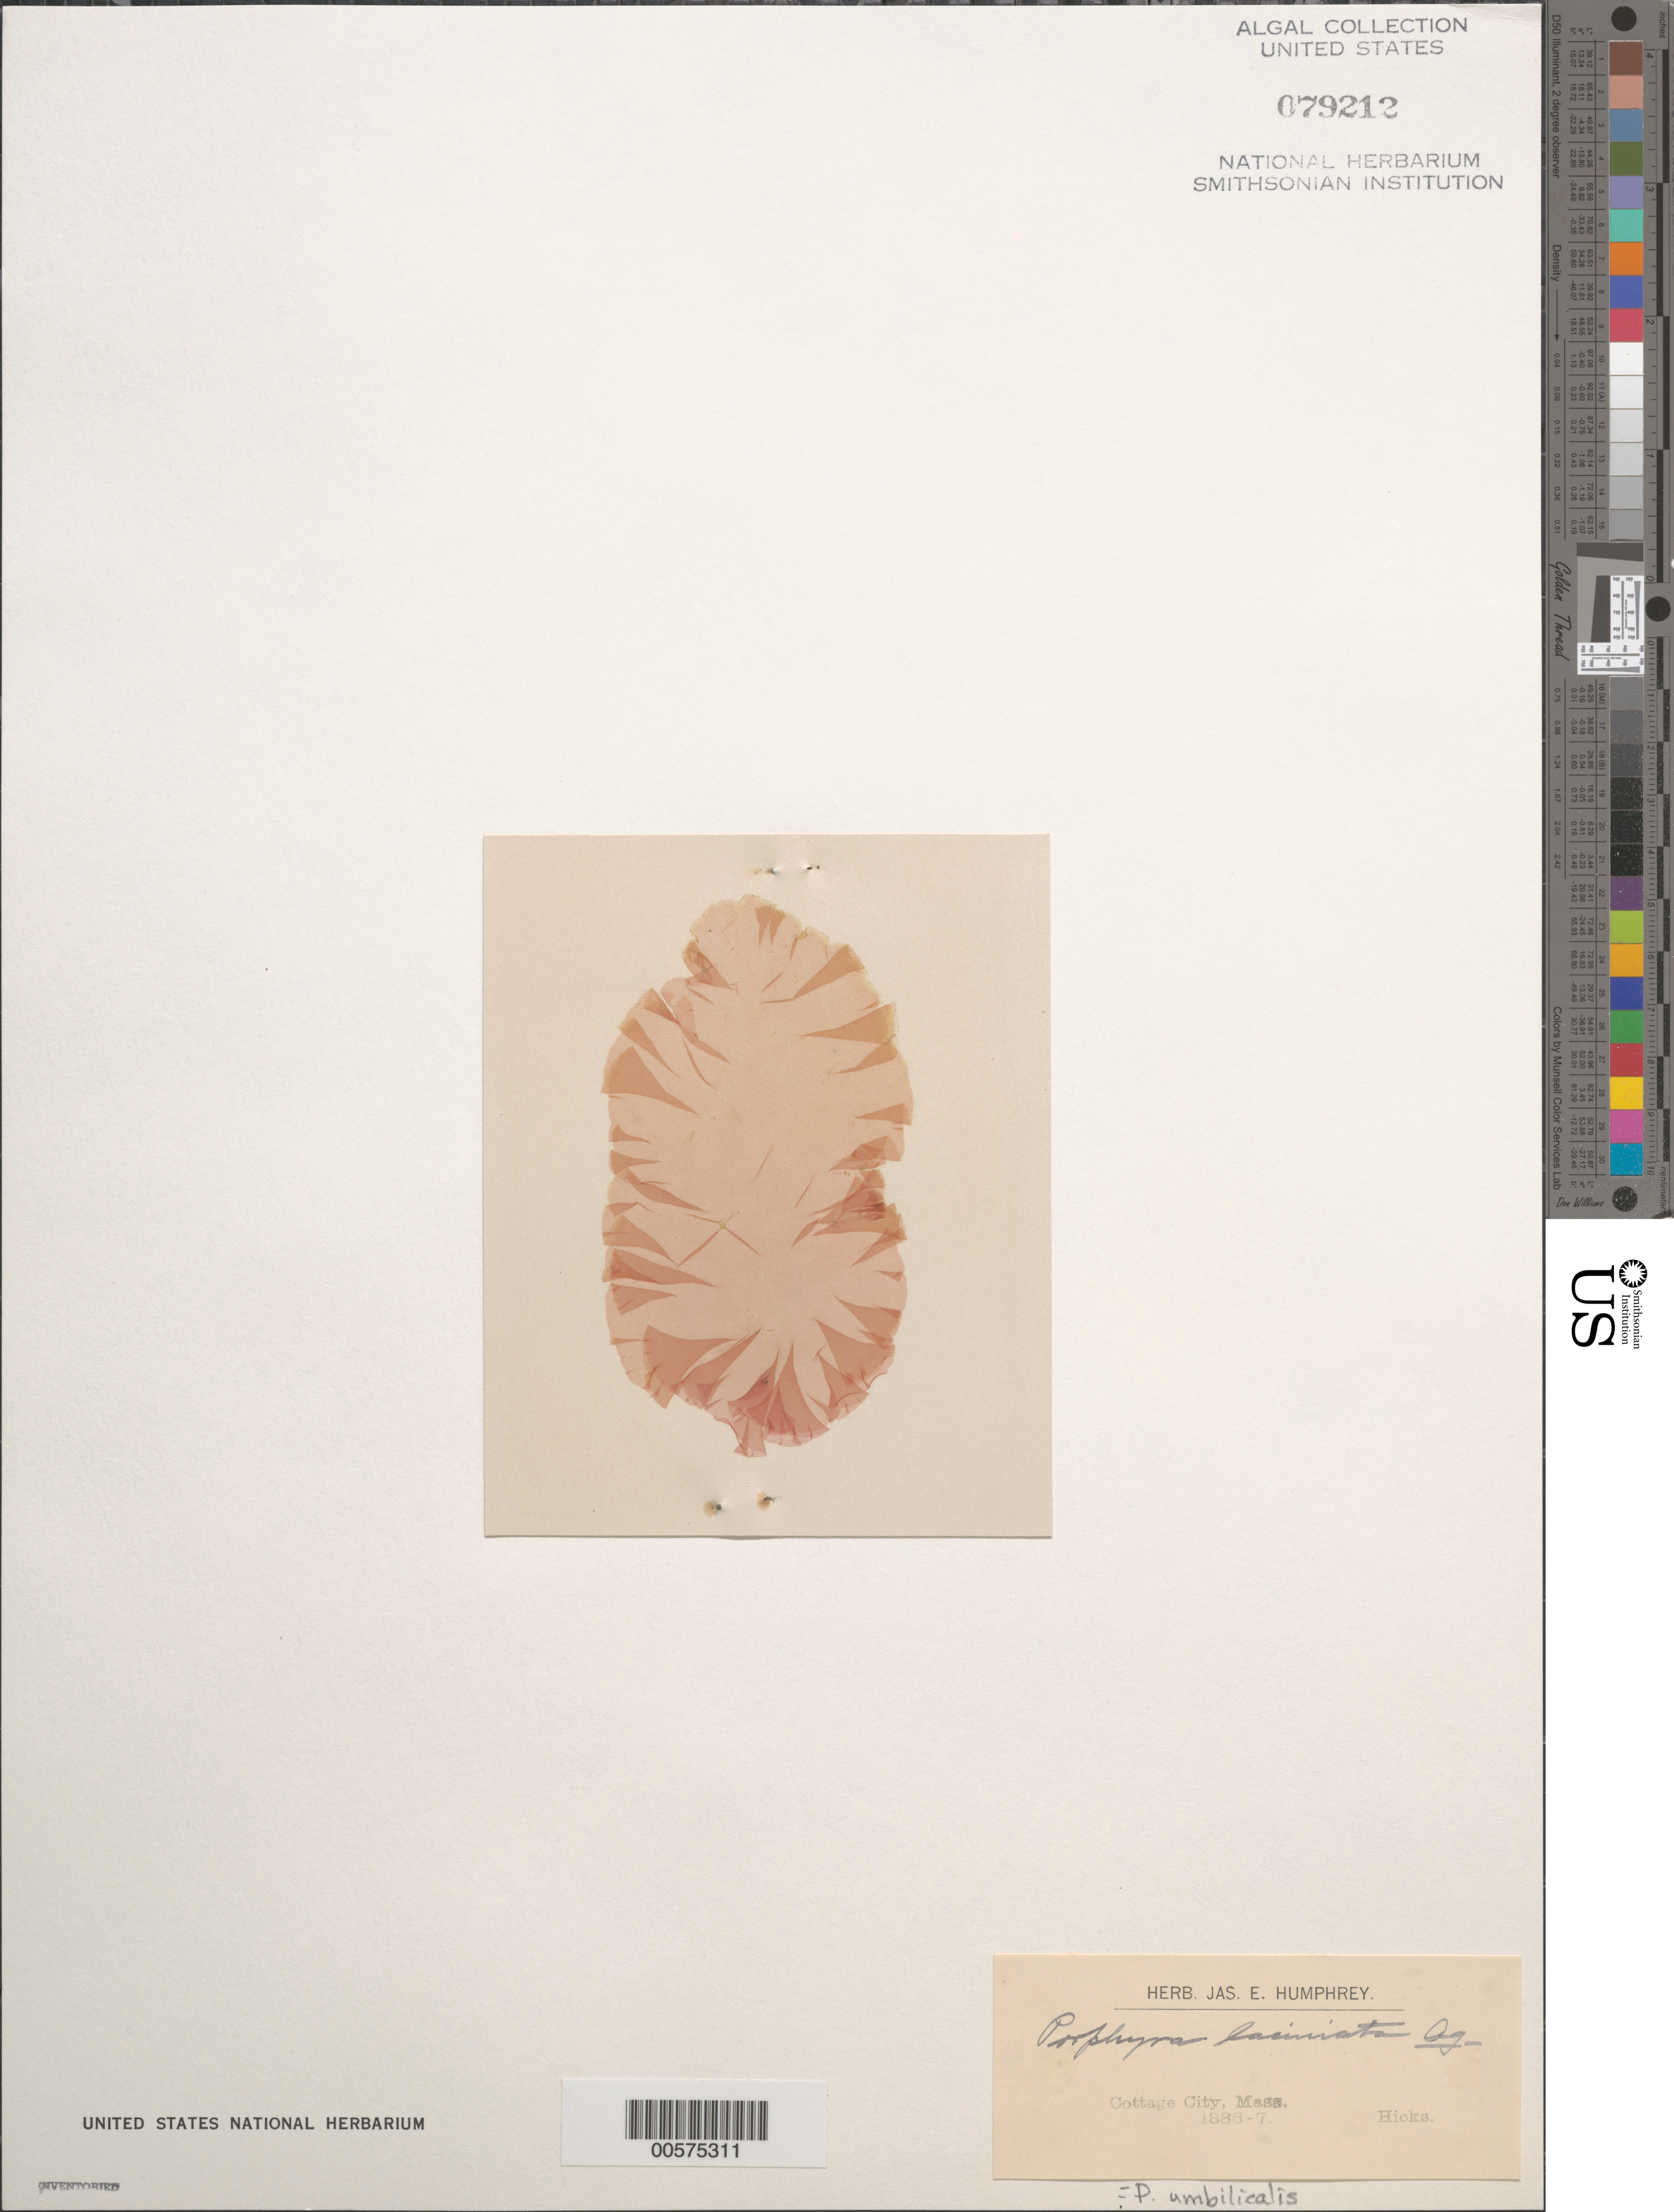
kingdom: Plantae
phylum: Rhodophyta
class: Bangiophyceae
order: Bangiales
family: Bangiaceae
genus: Porphyra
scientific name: Porphyra umbilicalis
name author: Kütz.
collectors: -. Hicks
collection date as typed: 1886 or -- --- 1887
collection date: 1886 or 1887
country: United States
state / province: Massachusetts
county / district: Dukes County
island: Martha's Vineyard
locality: Cottage City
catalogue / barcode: US 79212